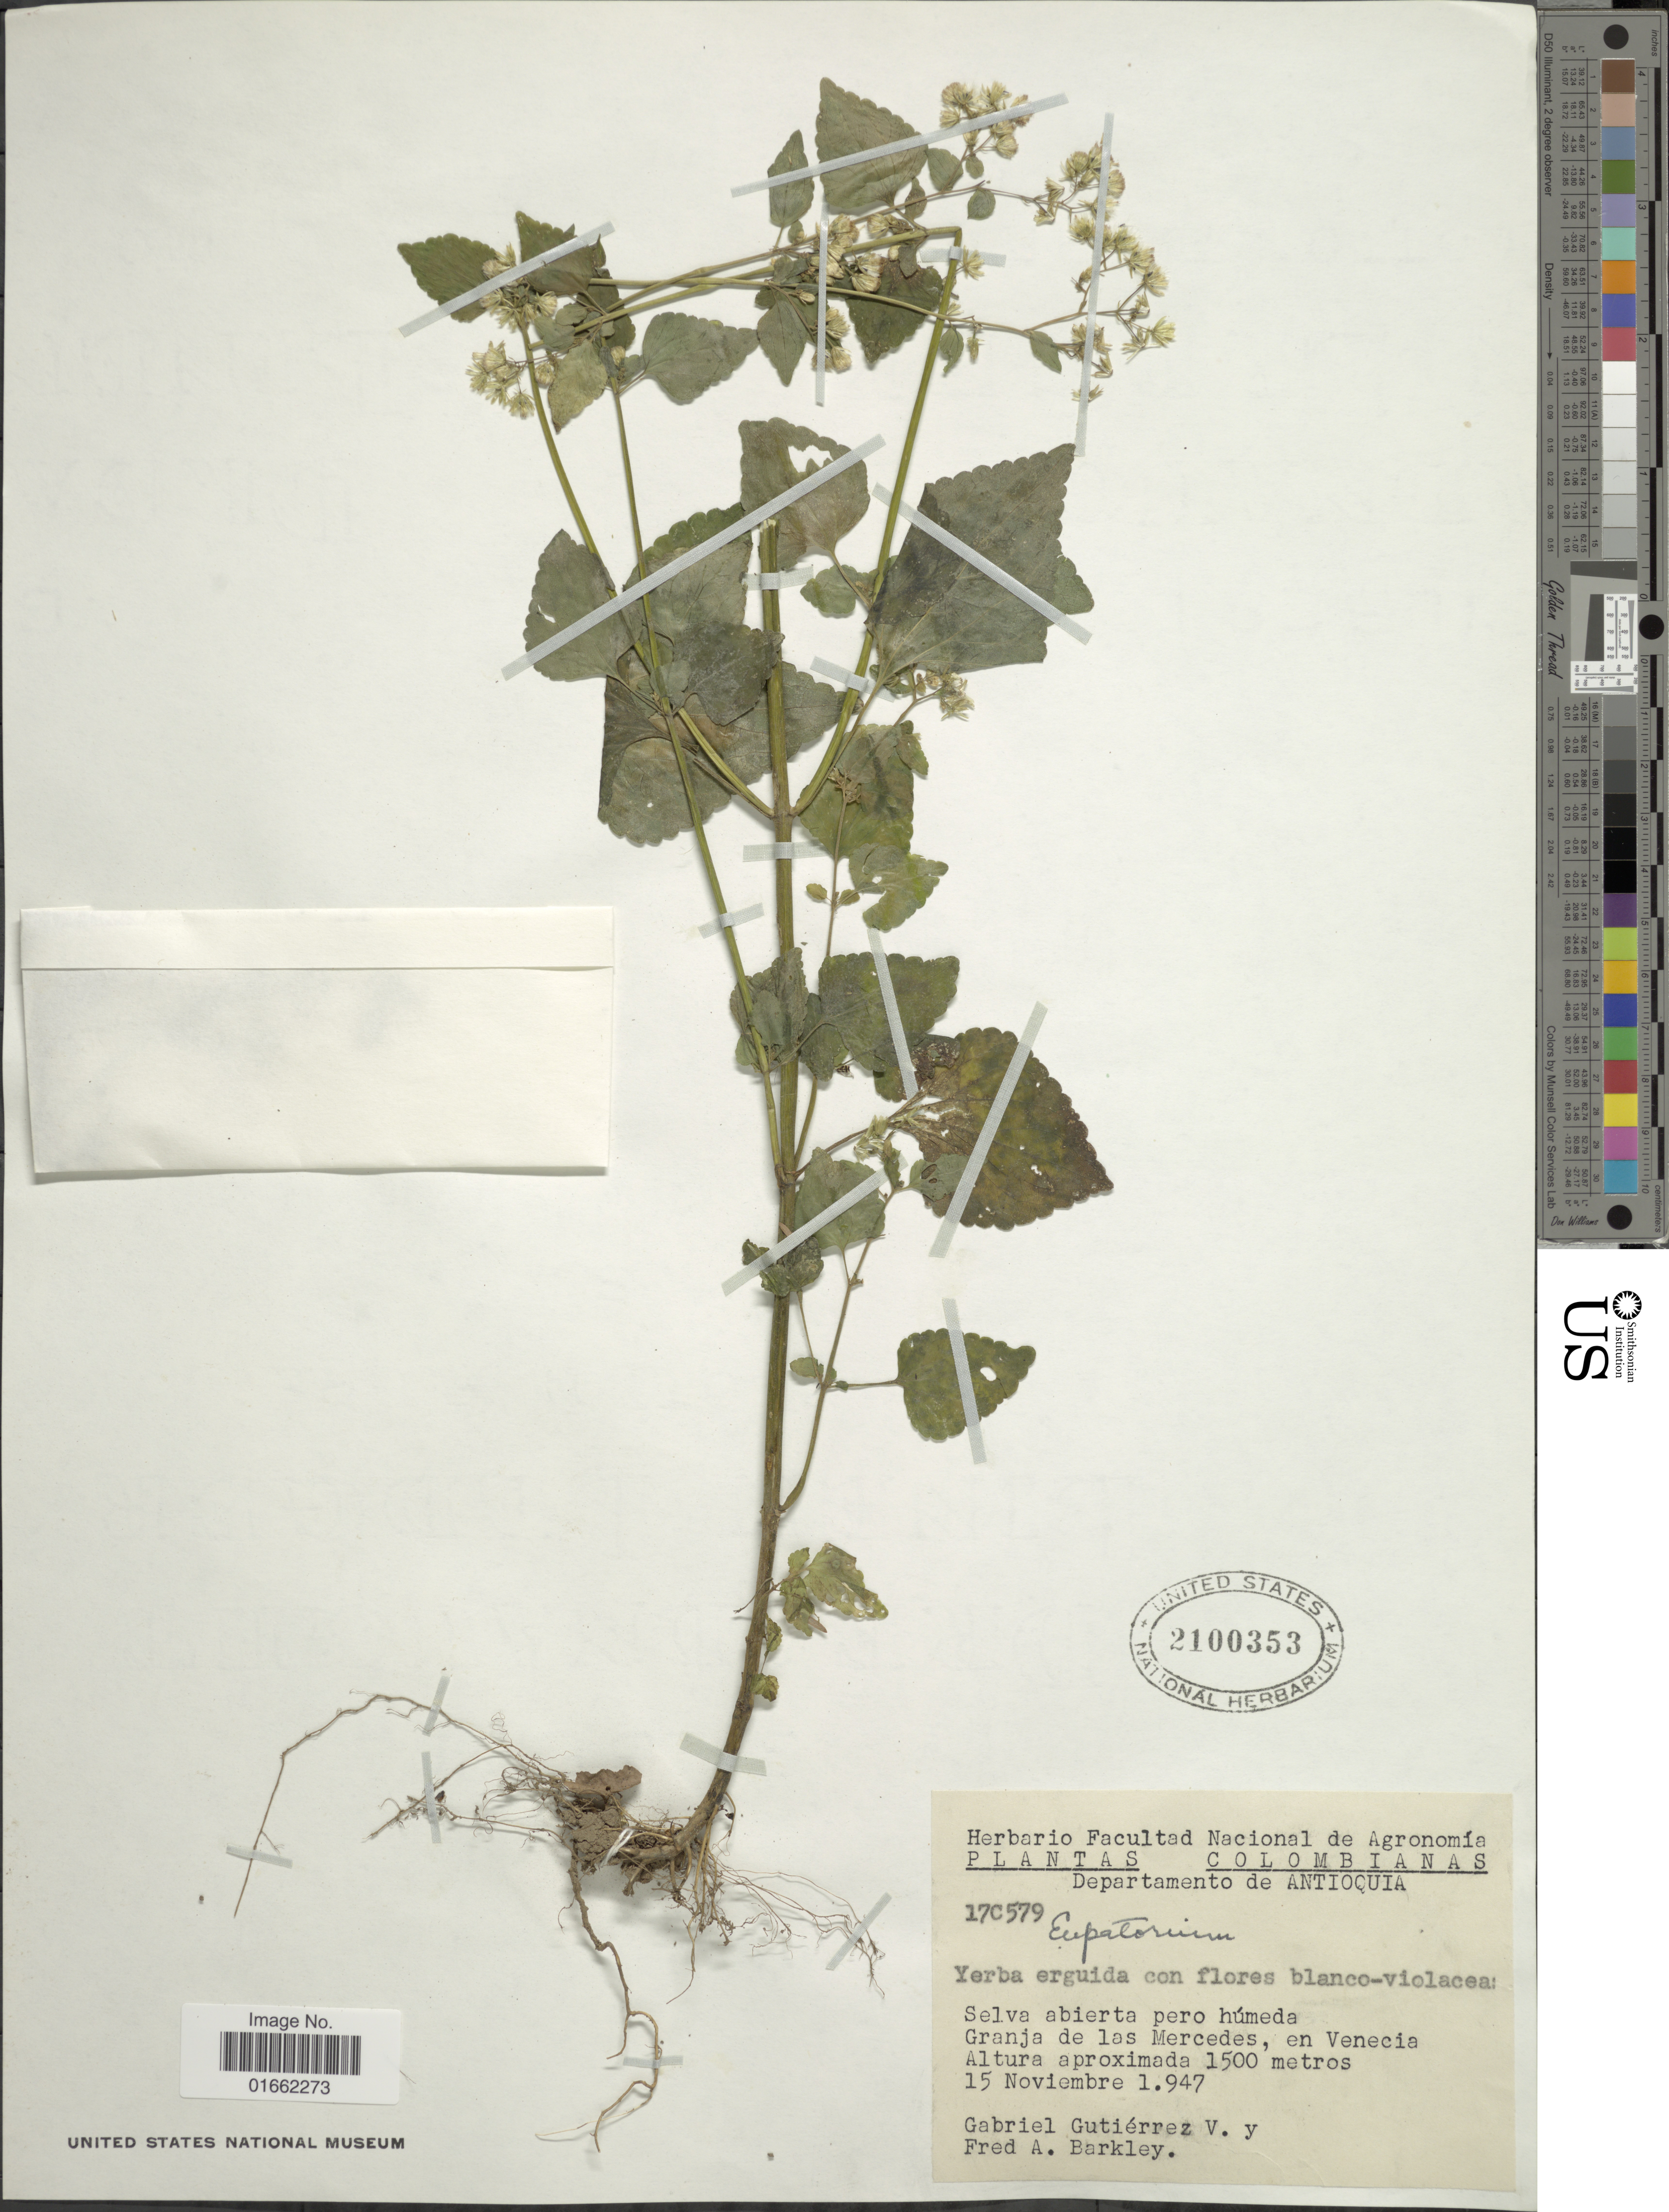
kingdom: Plantae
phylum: Tracheophyta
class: Magnoliopsida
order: Asterales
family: Asteraceae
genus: Fleischmannia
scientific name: Fleischmannia pratensis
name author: (Klatt) R.M. King & H. Rob.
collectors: G. Gutiérrez V. & F. A. Barkley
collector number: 17C579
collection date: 1947-11-15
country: Colombia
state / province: Antioquia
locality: Departamento de Antioquia. Selva abierta pero húmeda Granja de las Mercedes, en Venecia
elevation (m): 1500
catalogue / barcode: US 2100353